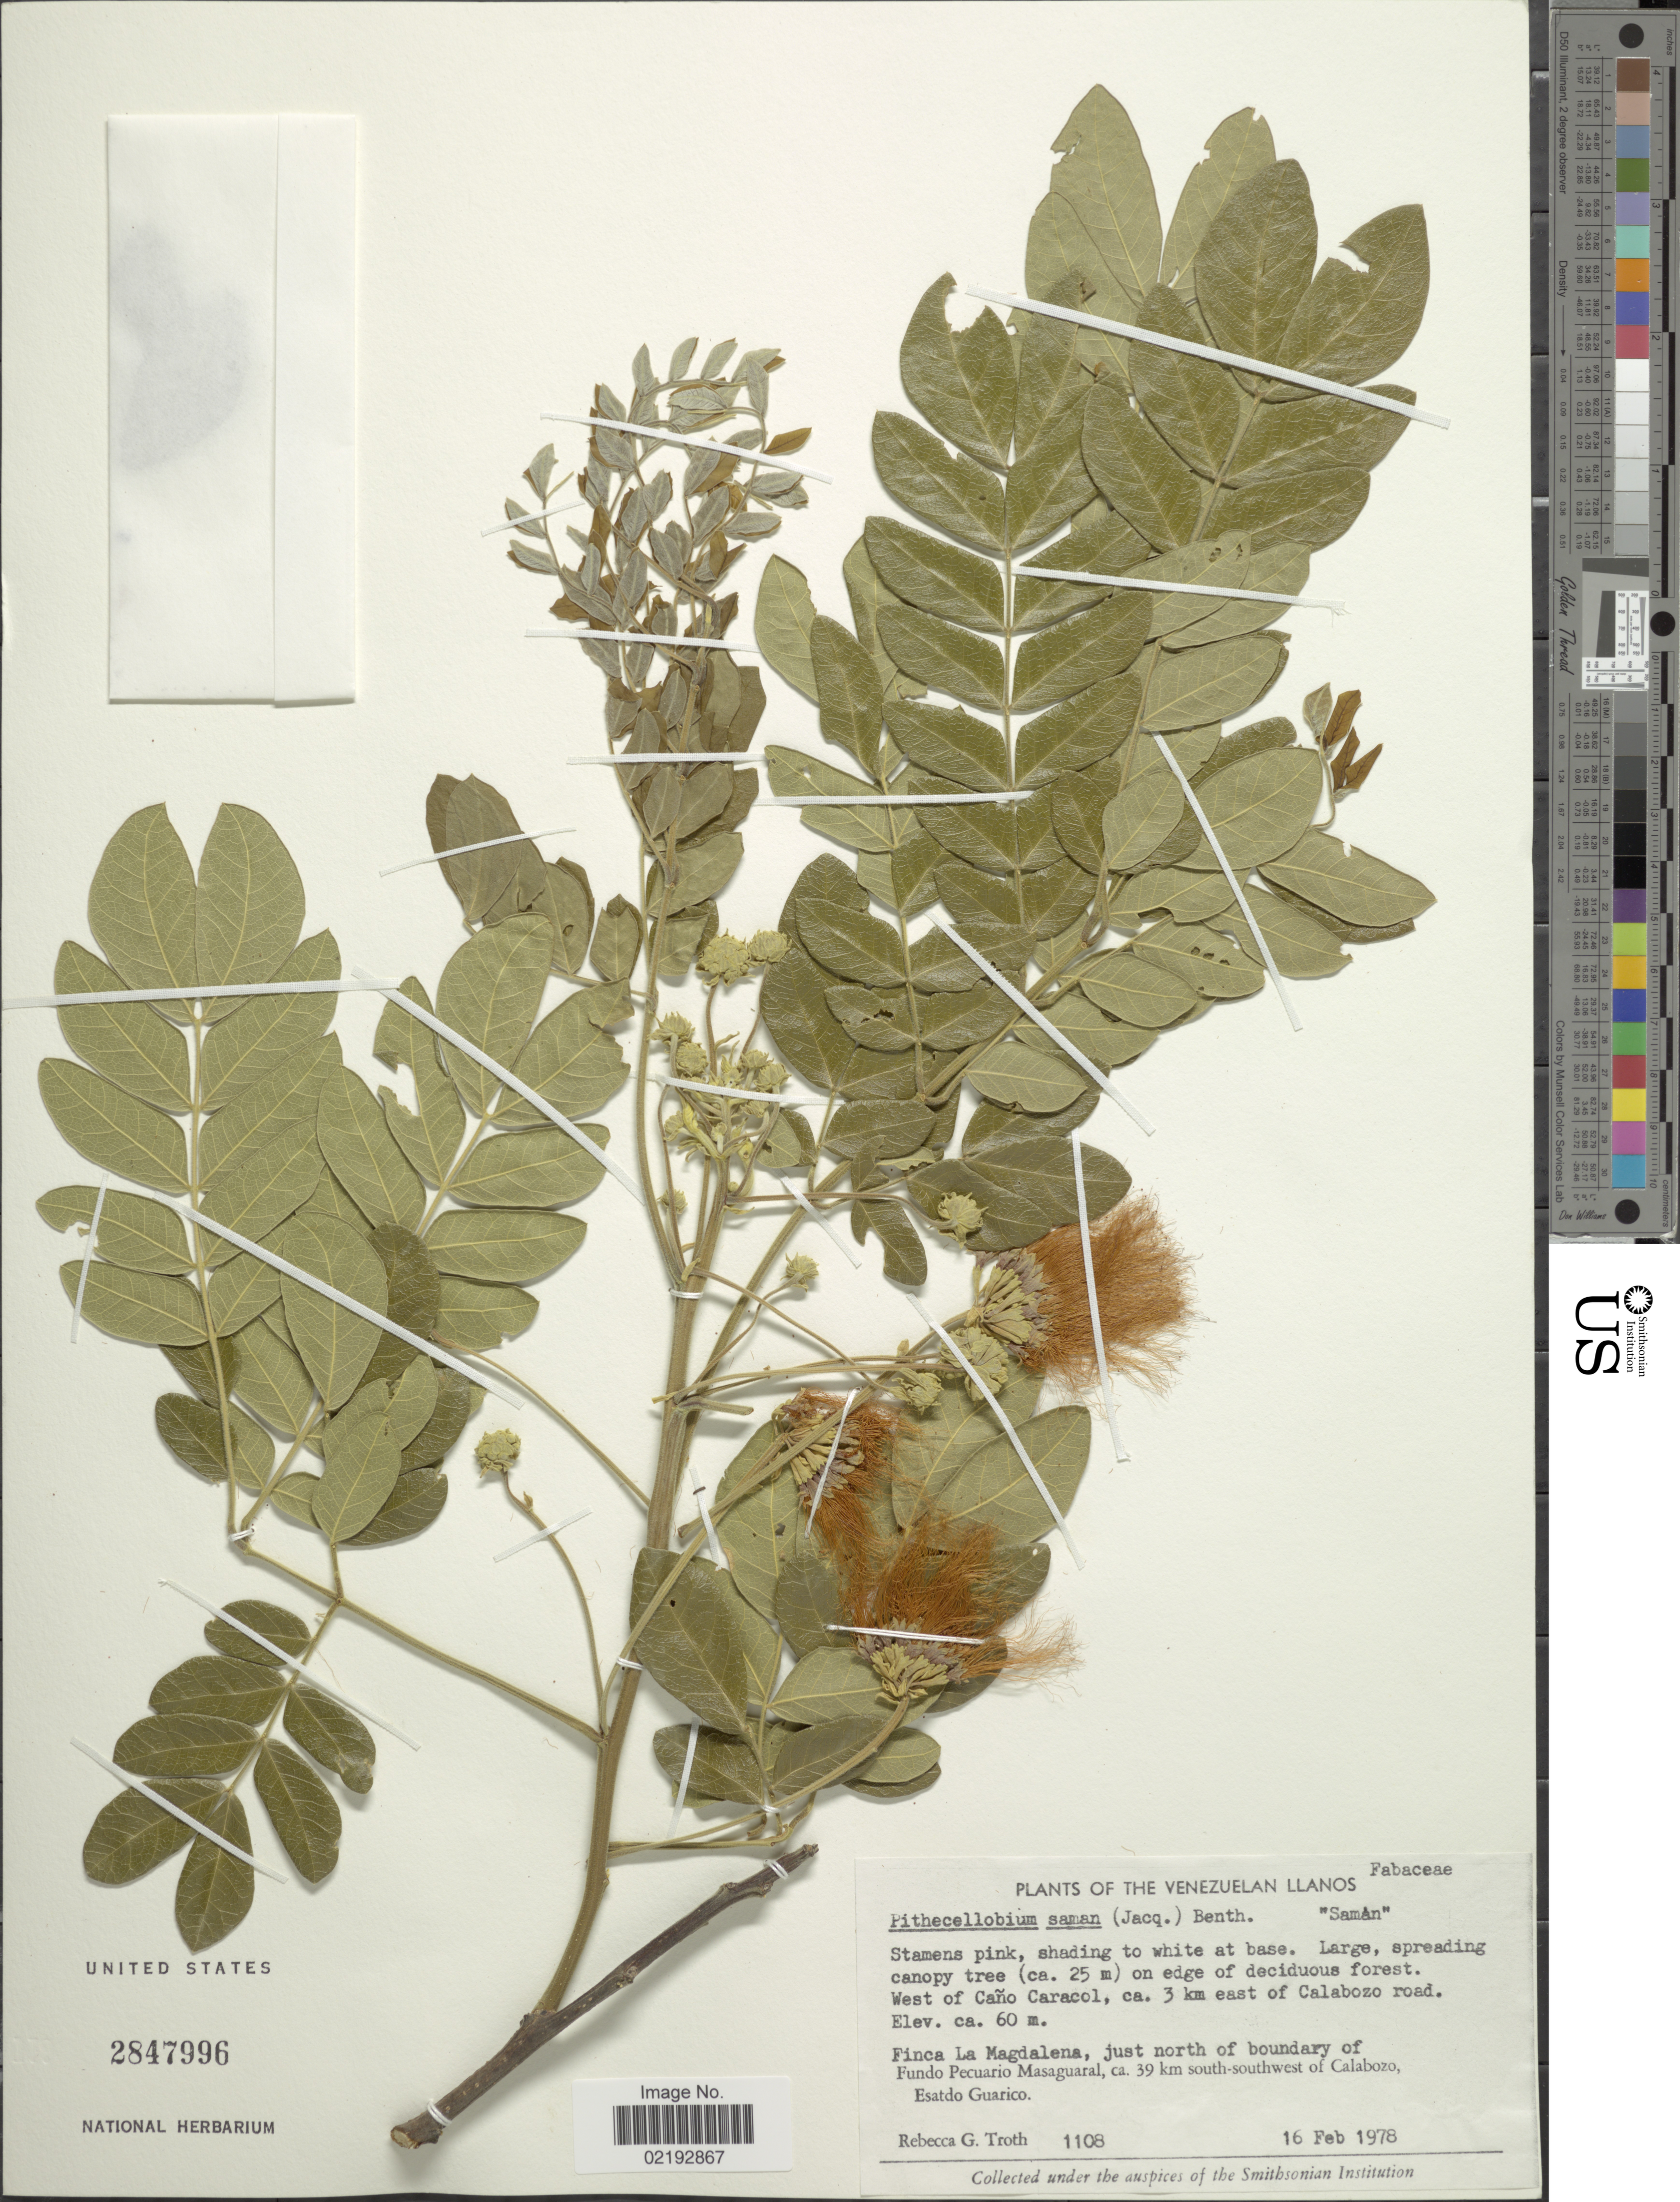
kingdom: Plantae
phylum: Tracheophyta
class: Magnoliopsida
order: Fabales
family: Fabaceae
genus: Samanea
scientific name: Samanea saman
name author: (Jacq.) Merr.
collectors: R. Troth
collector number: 1108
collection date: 1978-02-16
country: Venezuela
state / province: Guárico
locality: West of Cano Caracol, ca 3 km east of Calabozo road, Finca La Magdalena, just north of boundary of Fundo Pecuario Masaguaral, ca 39 km south-southwest of Calabozo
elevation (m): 60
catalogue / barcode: US 2847996